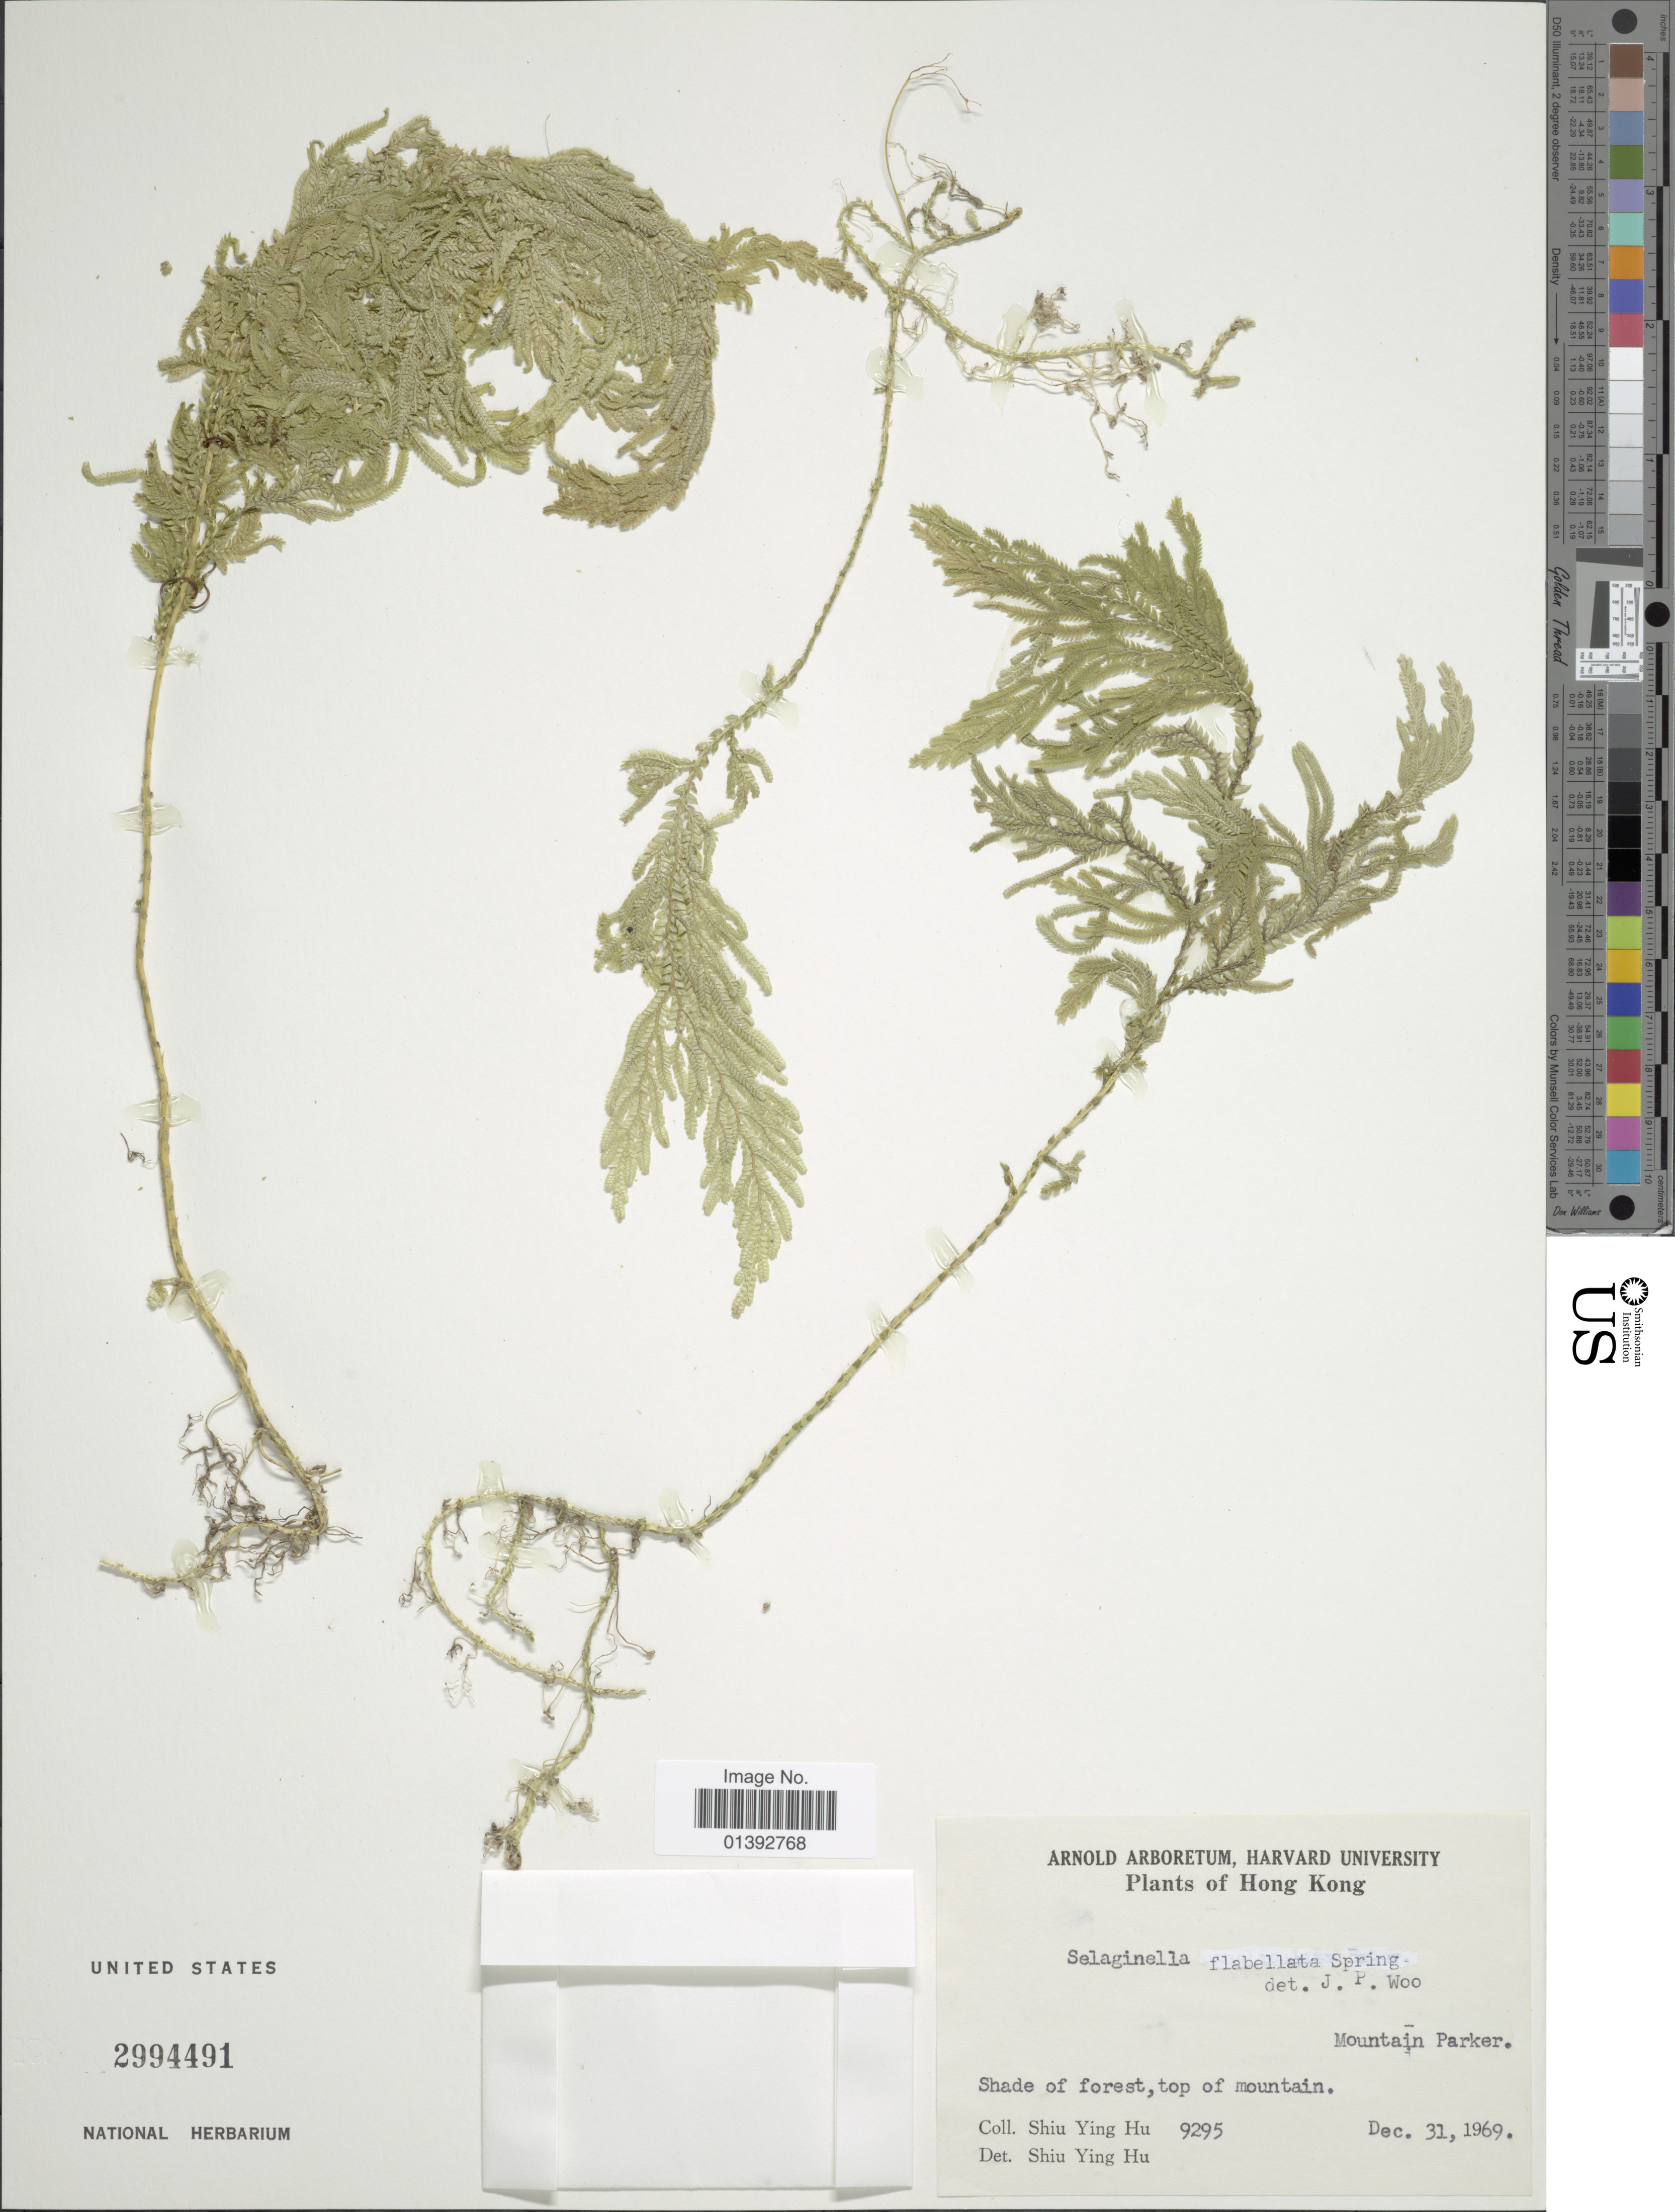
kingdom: Plantae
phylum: Tracheophyta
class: Lycopodiopsida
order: Selaginellales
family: Selaginellaceae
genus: Selaginella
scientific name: Selaginella flabellata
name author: L.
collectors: S. Y. Hu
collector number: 9295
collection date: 1969-12-31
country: China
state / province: Hong Kong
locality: Mountain Parker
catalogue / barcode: US 2994491